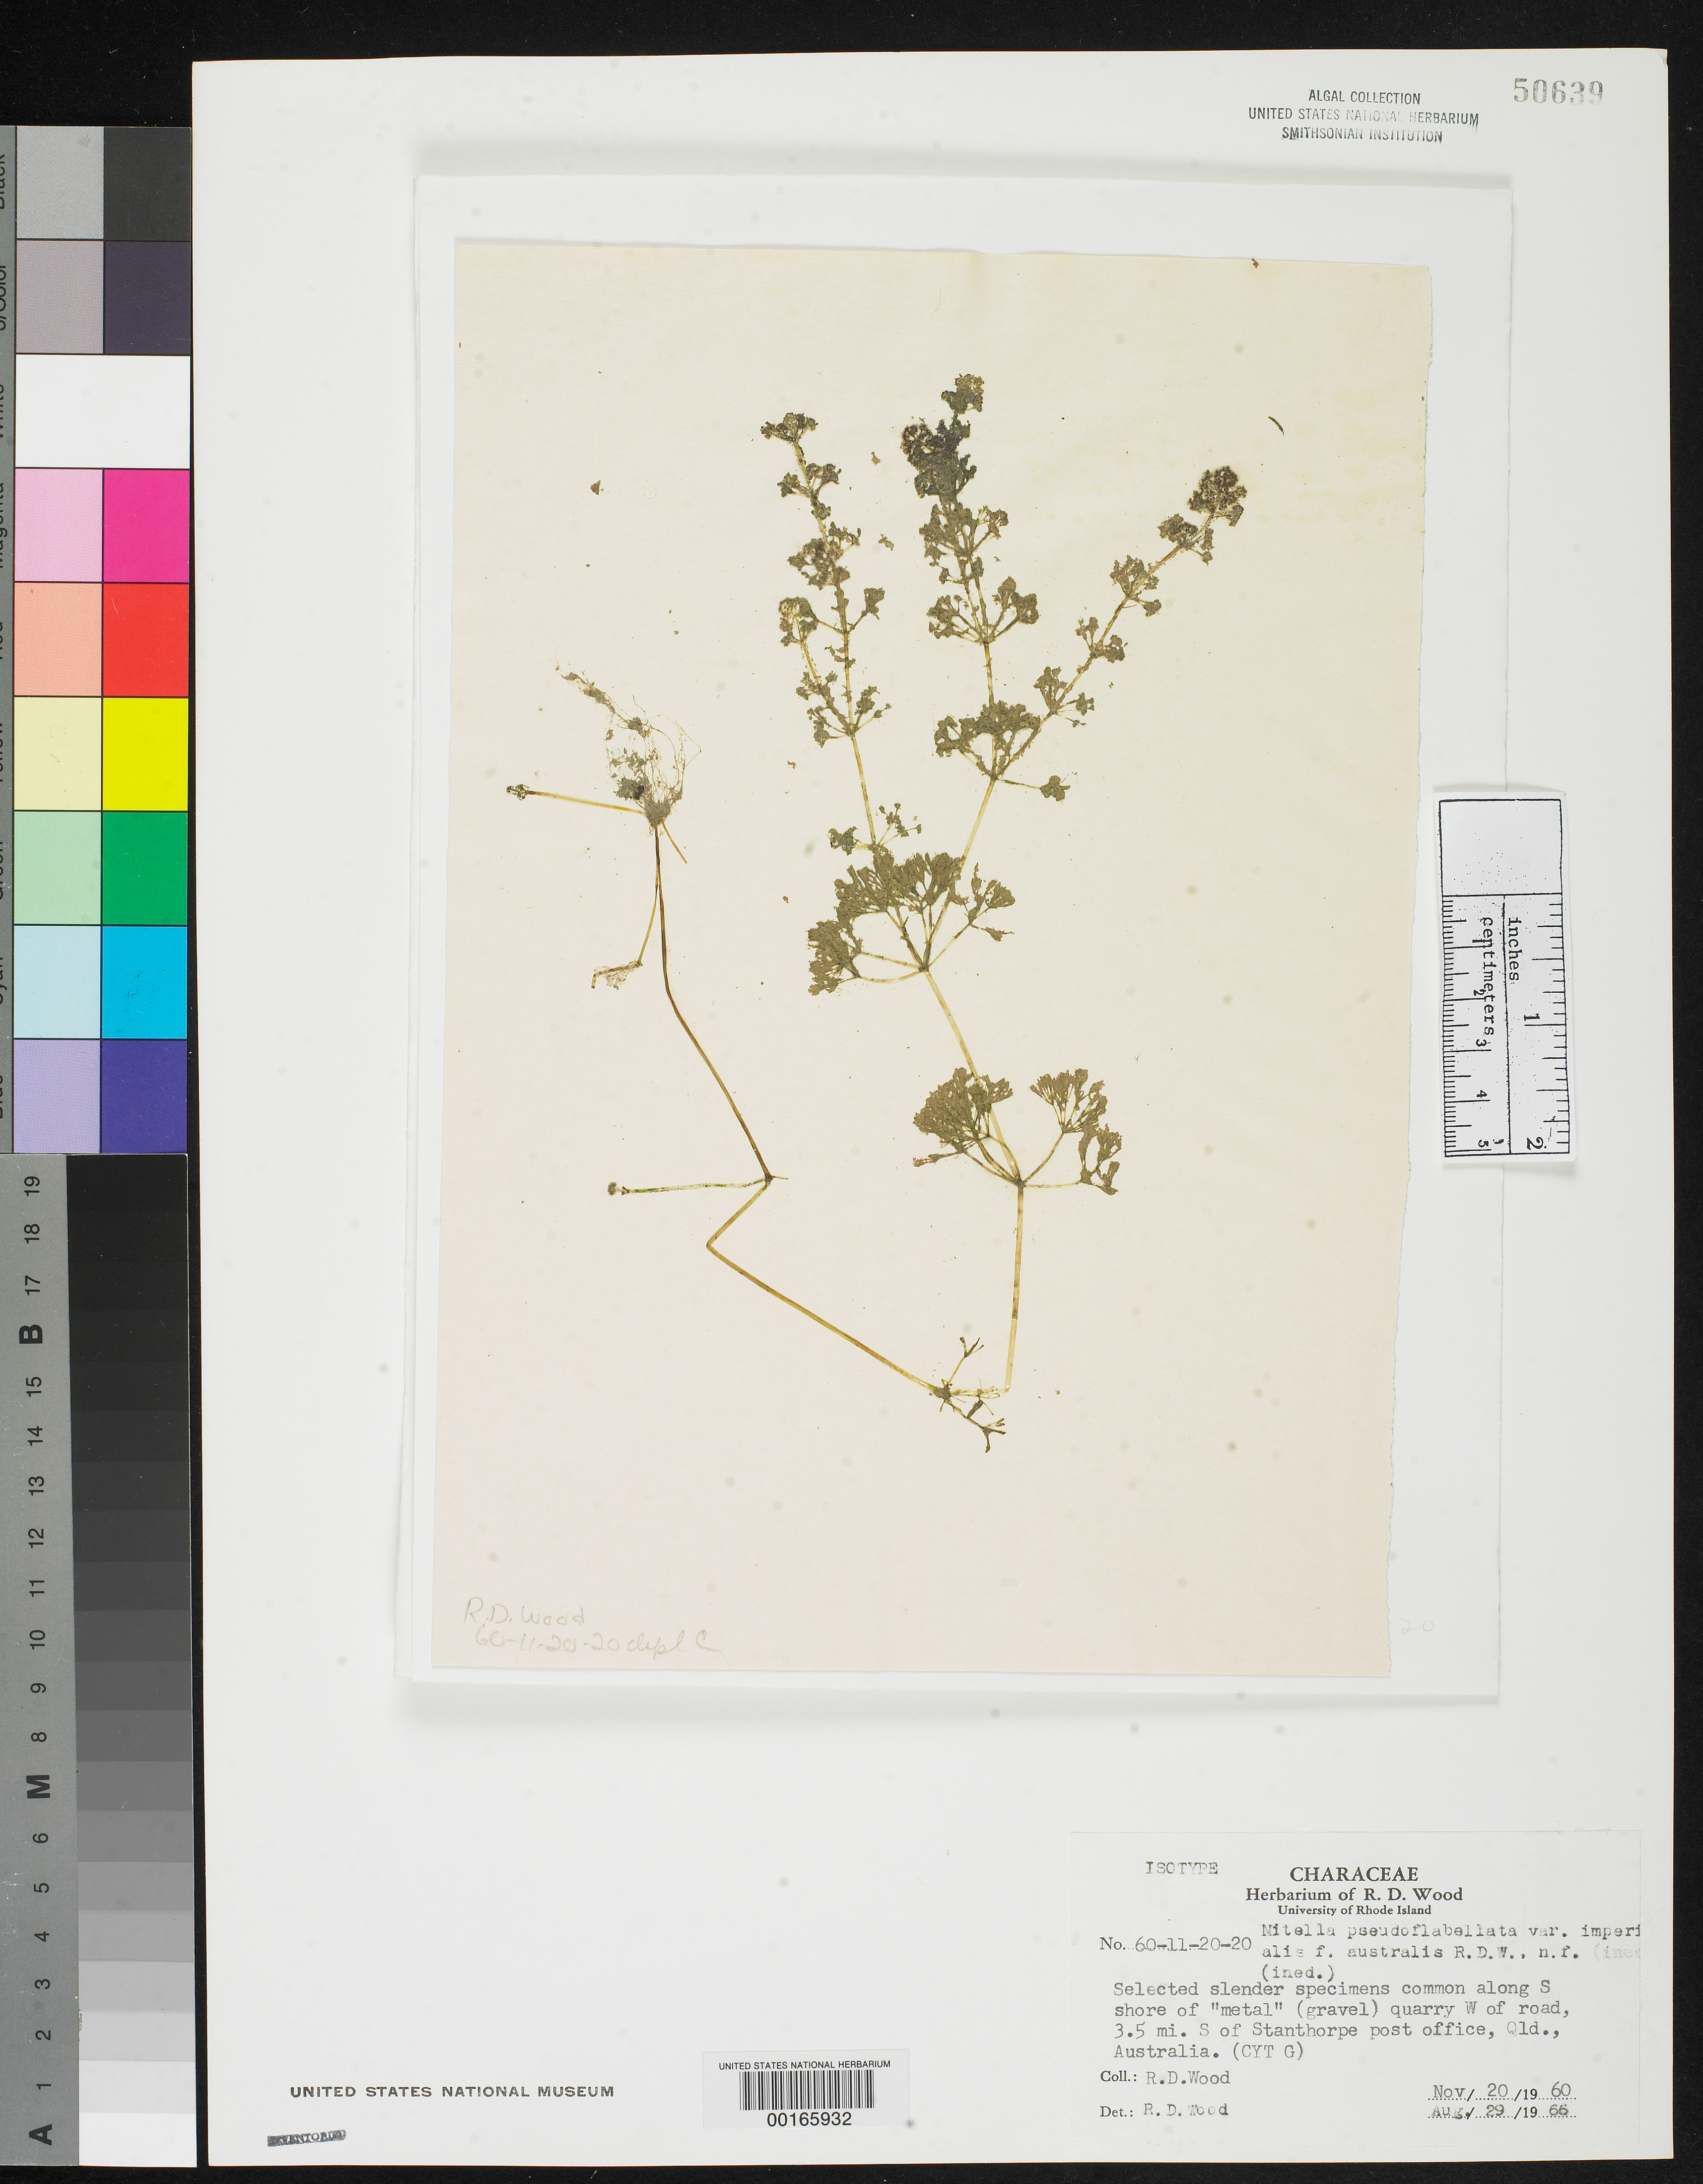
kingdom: Plantae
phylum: Charophyta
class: Charophyceae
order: Charales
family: Characeae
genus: Nitella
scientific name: Nitella pseudoflabellata var. imperialis forma australis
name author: R.D. Wood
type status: Isotype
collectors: R. Wood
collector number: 60-11-20-20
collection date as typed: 20 Nov 1960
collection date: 1960-11-20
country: Australia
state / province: Queensland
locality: South of Stanthorpe Post Office.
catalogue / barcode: US 50639